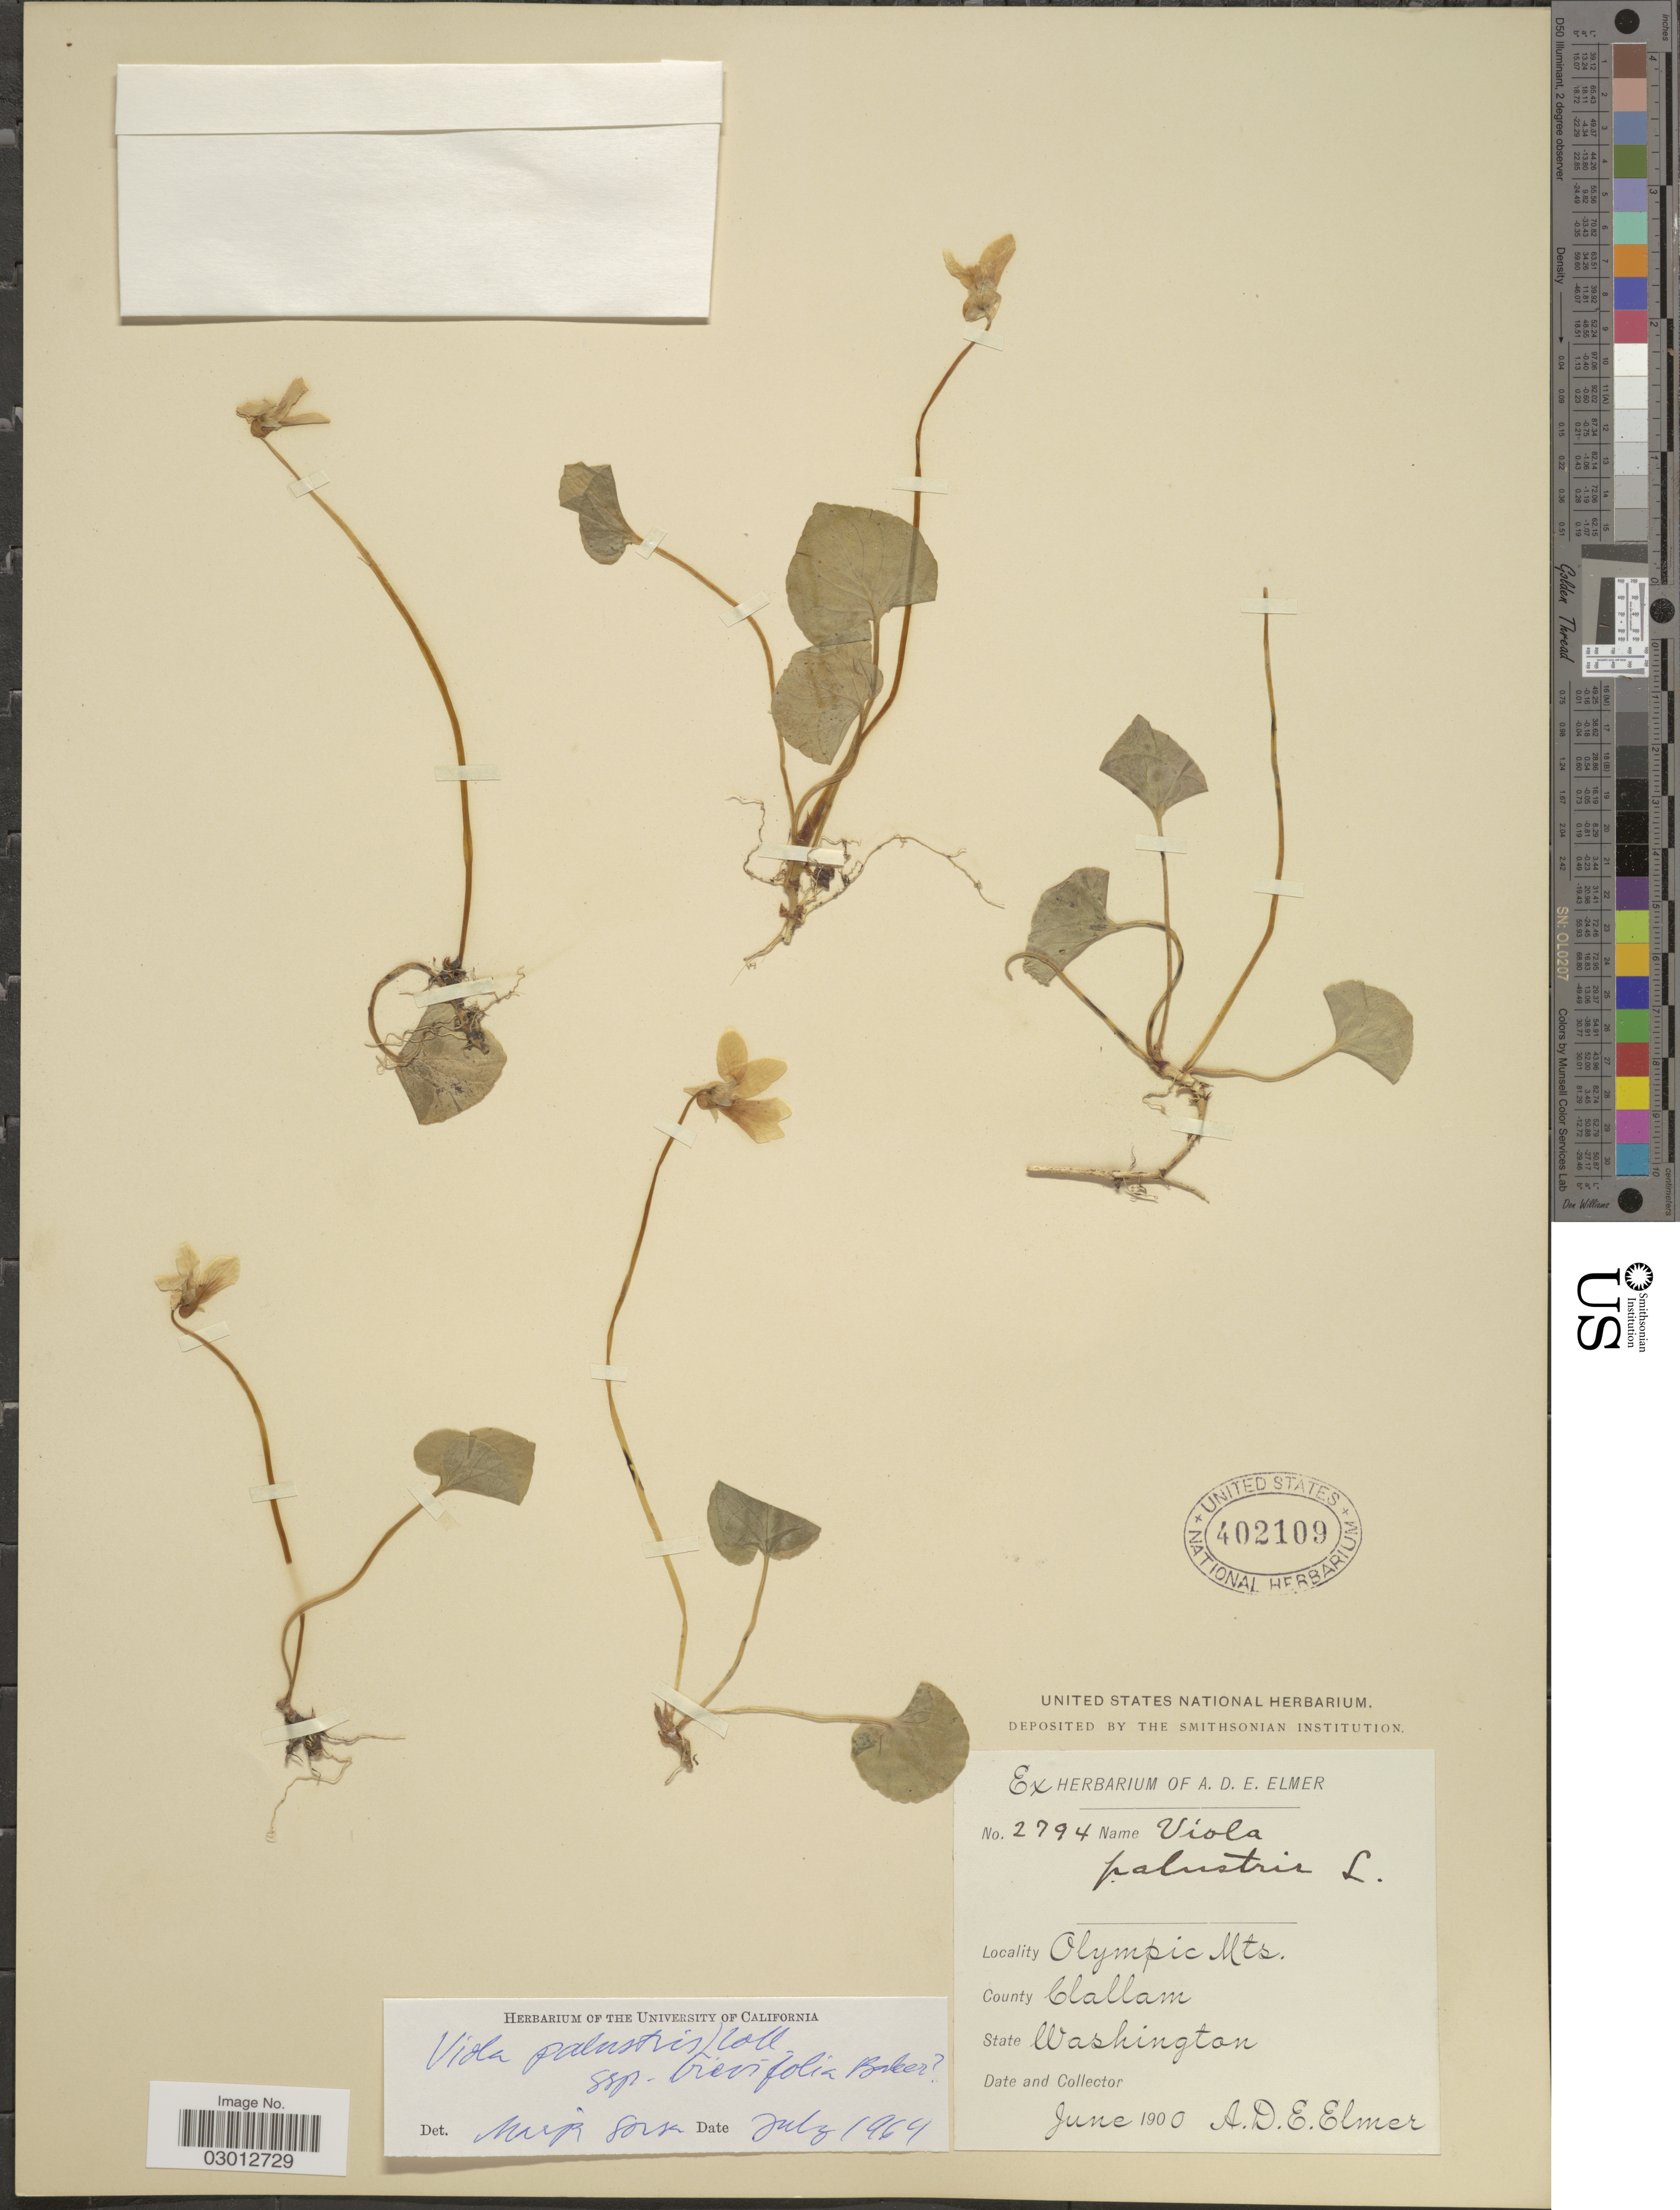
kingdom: Plantae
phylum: Tracheophyta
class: Magnoliopsida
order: Malpighiales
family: Violaceae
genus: Viola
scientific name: Viola palustris subsp. brevipes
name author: M.S. Baker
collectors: A. D. E. Elmer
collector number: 2794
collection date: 1900-06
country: United States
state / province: Washington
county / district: Clallam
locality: Olympic Mts., County Clallam.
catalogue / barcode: US 402109